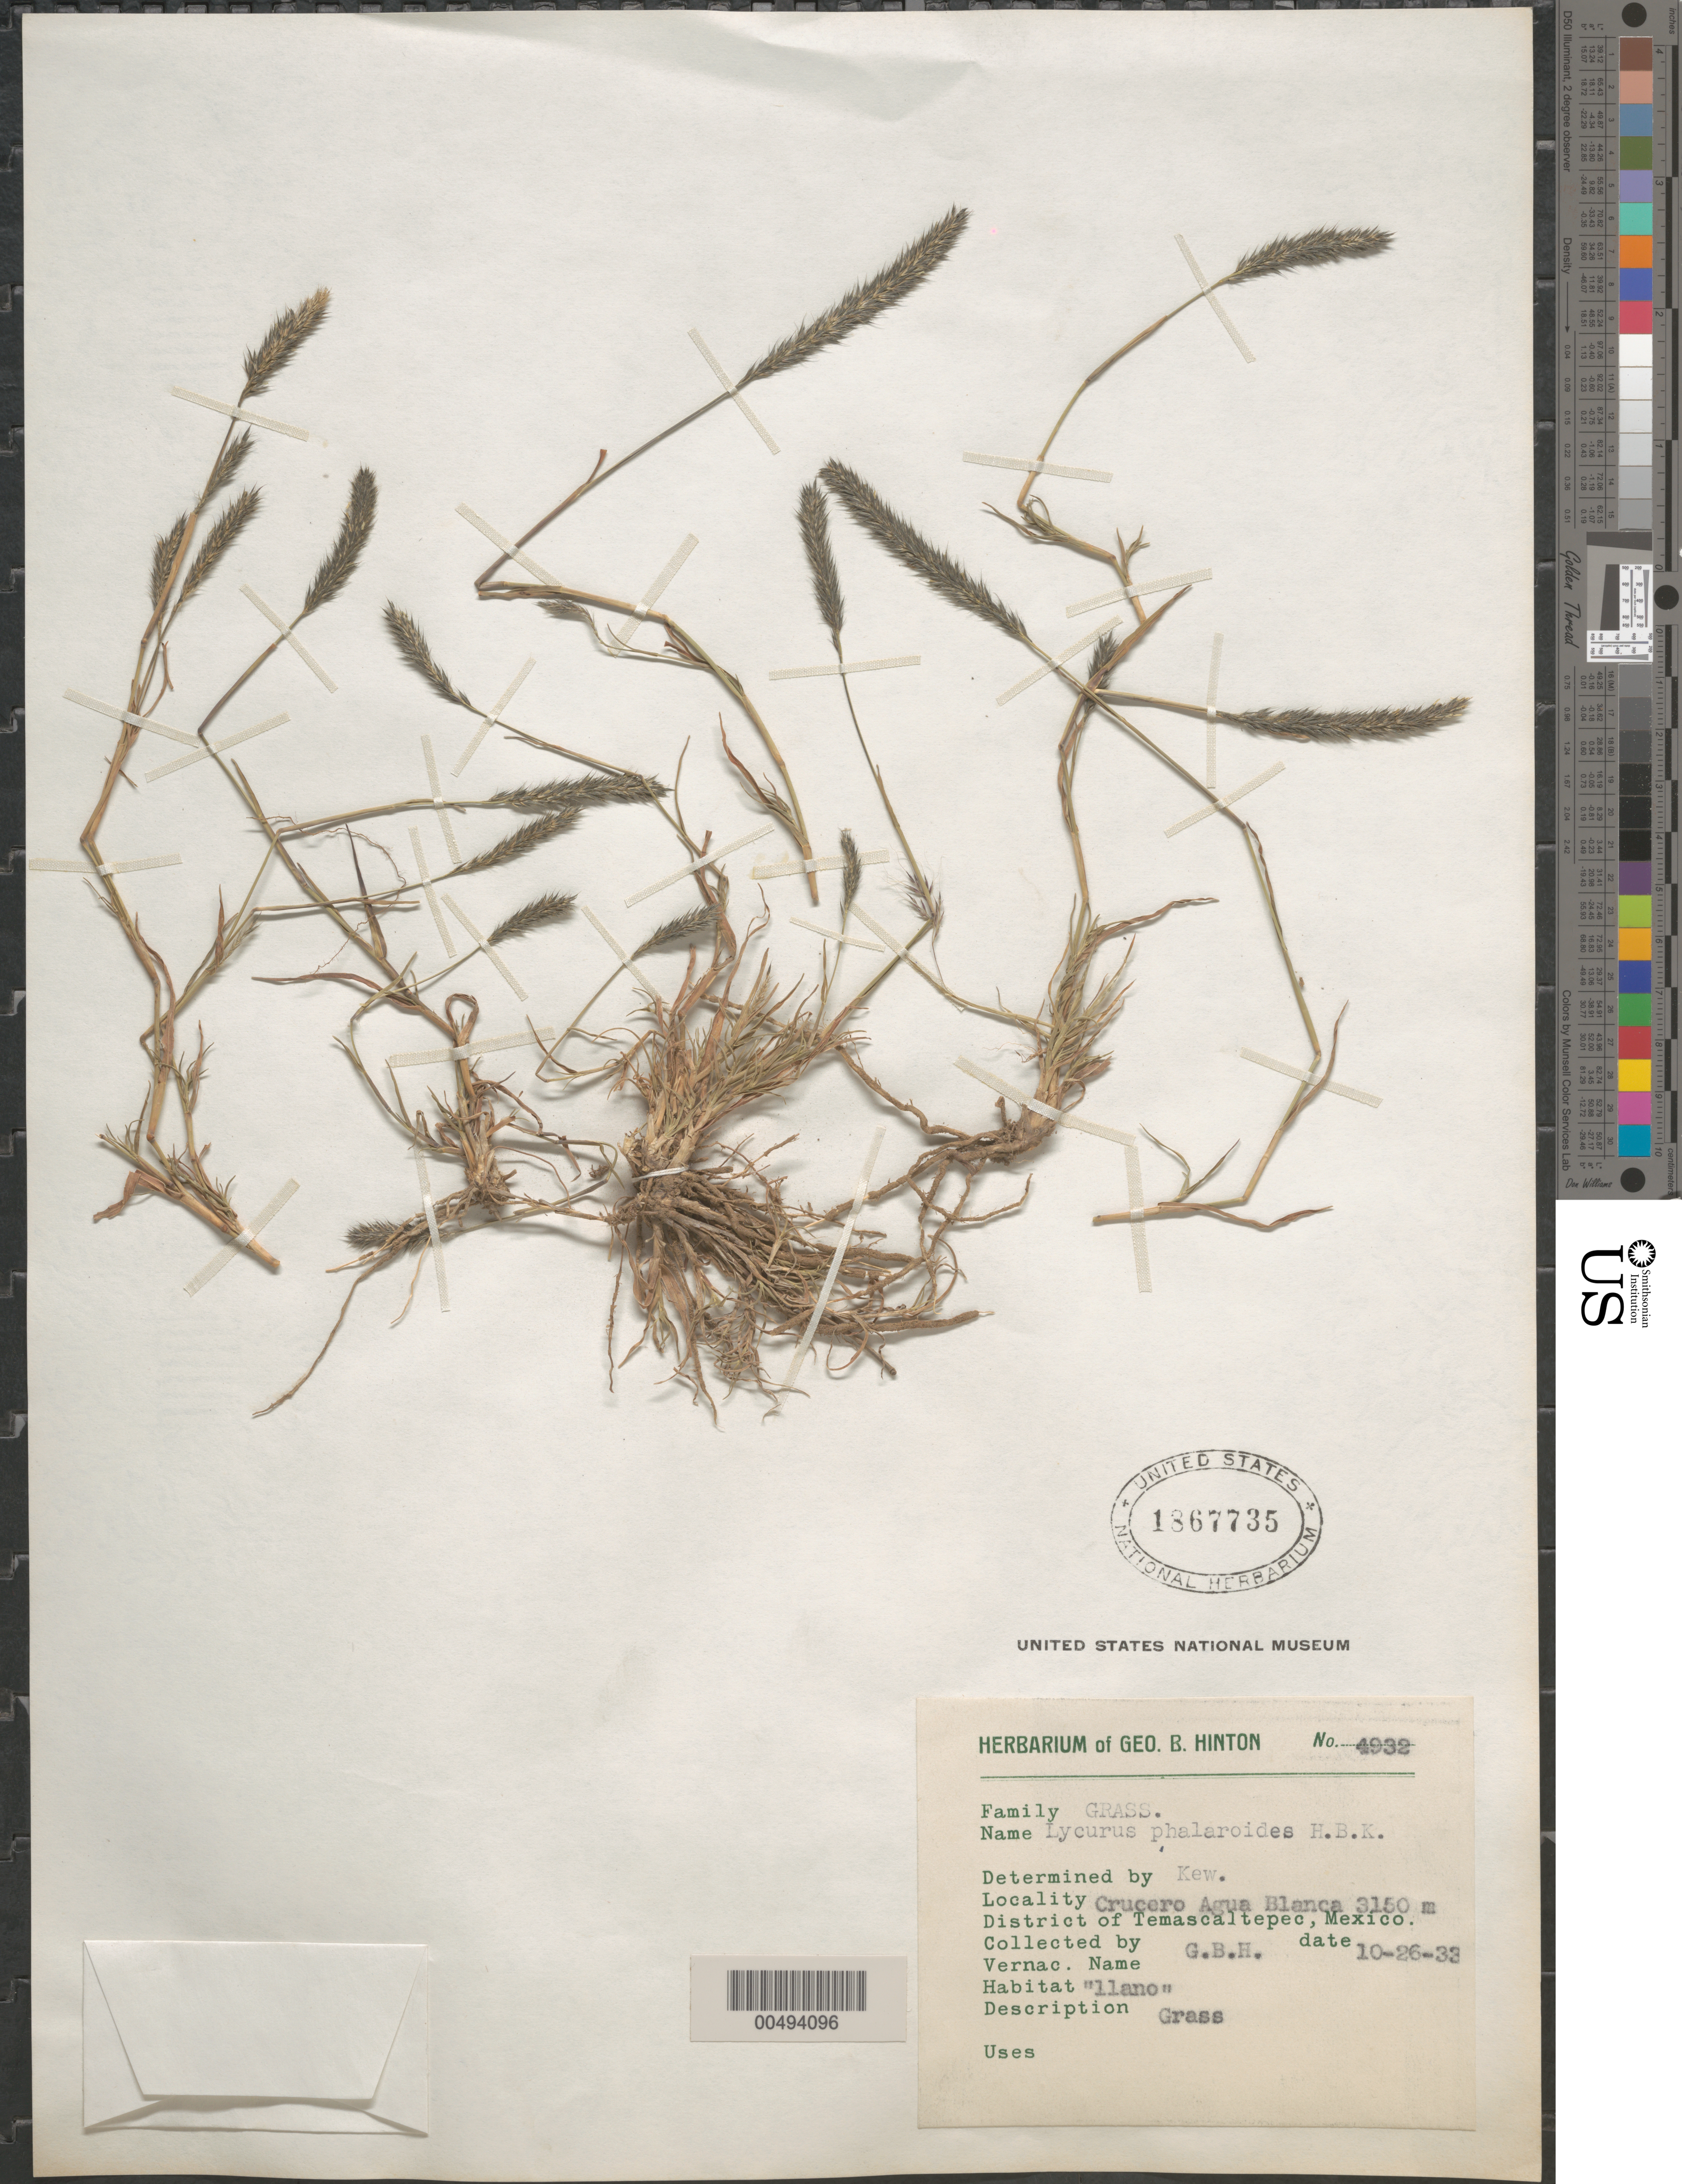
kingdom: Plantae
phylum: Tracheophyta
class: Liliopsida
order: Poales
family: Poaceae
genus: Lycurus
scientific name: Lycurus phleoides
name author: Kunth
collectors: G. B. Hinton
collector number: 4932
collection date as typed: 26 Oct 1933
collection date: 1933-10-26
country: Mexico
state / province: México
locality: Crucero Agua Blanca, Temascaltepec Dist.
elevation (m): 3150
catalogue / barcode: US 1867735